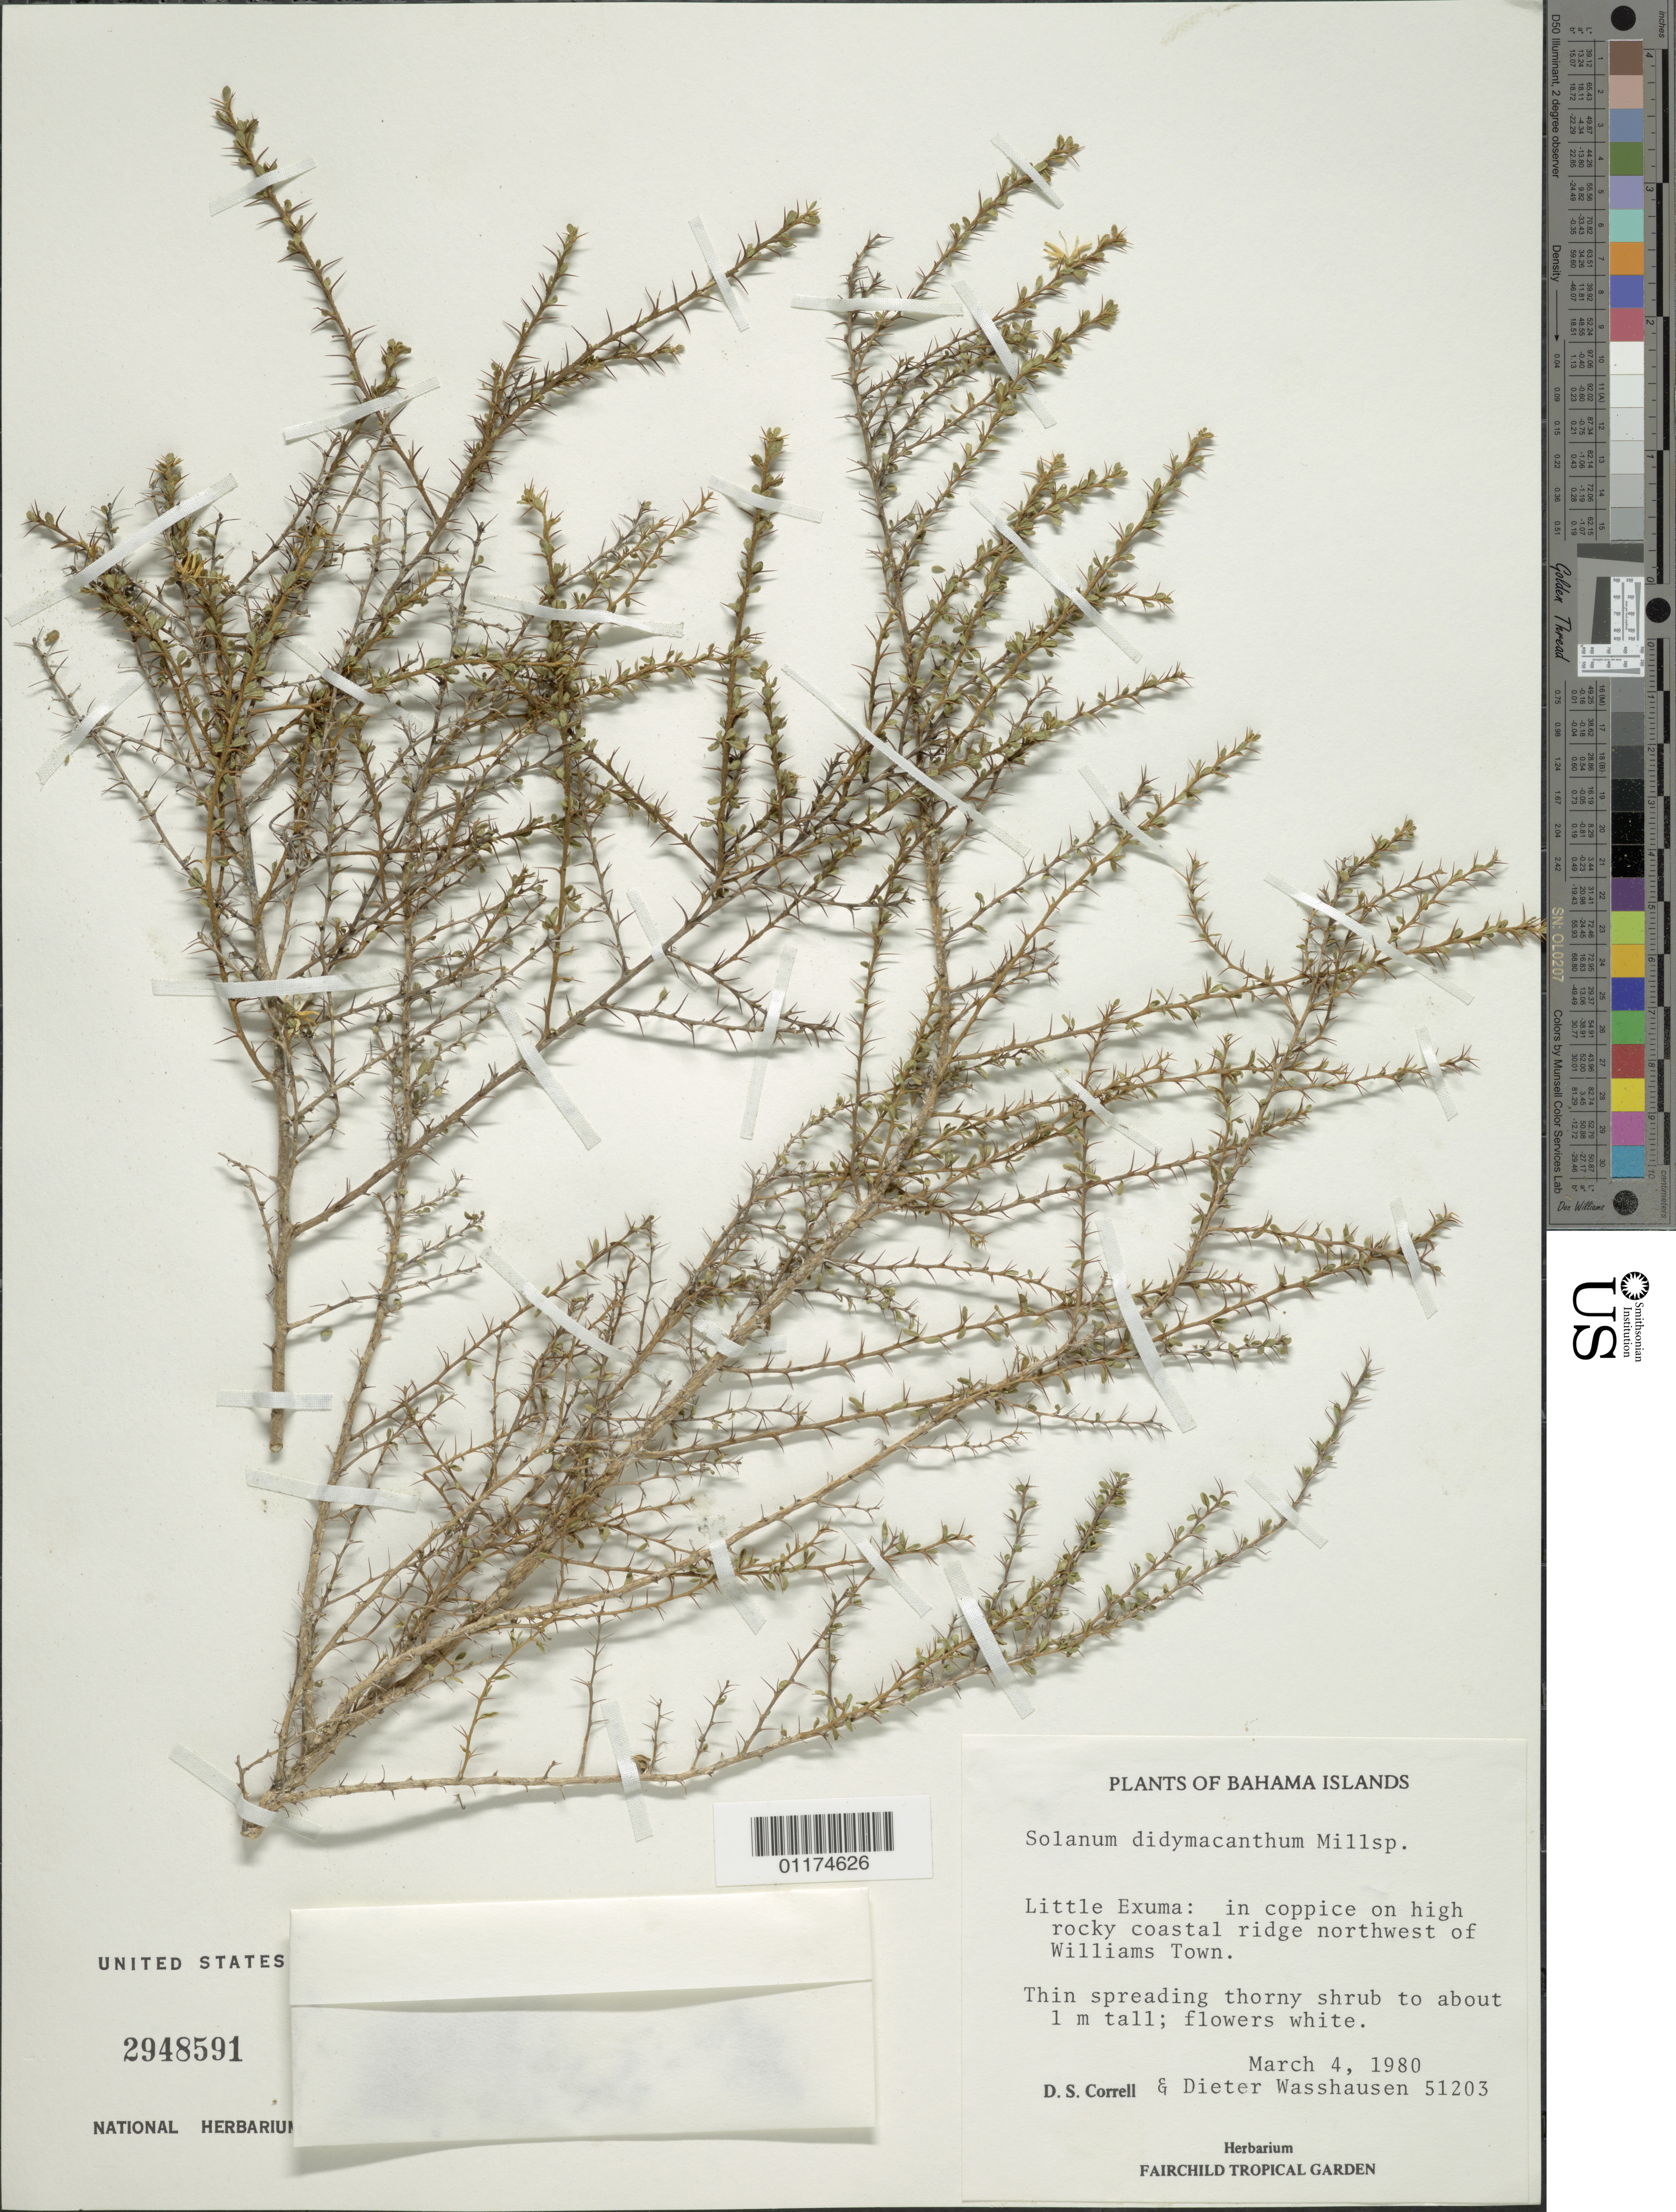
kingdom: Plantae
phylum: Tracheophyta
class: Magnoliopsida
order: Solanales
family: Solanaceae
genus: Solanum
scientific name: Solanum didymacanthum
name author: Millsp.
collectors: D. S. Correll & D. C. Wasshausen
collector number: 51203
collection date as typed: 04 Mar 1980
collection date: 1980-03-04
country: Bahamas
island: Exuma Chain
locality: Little Exuma: in coppice on high rocky coastal ridge northwest of Williams Town.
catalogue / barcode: US 2948591